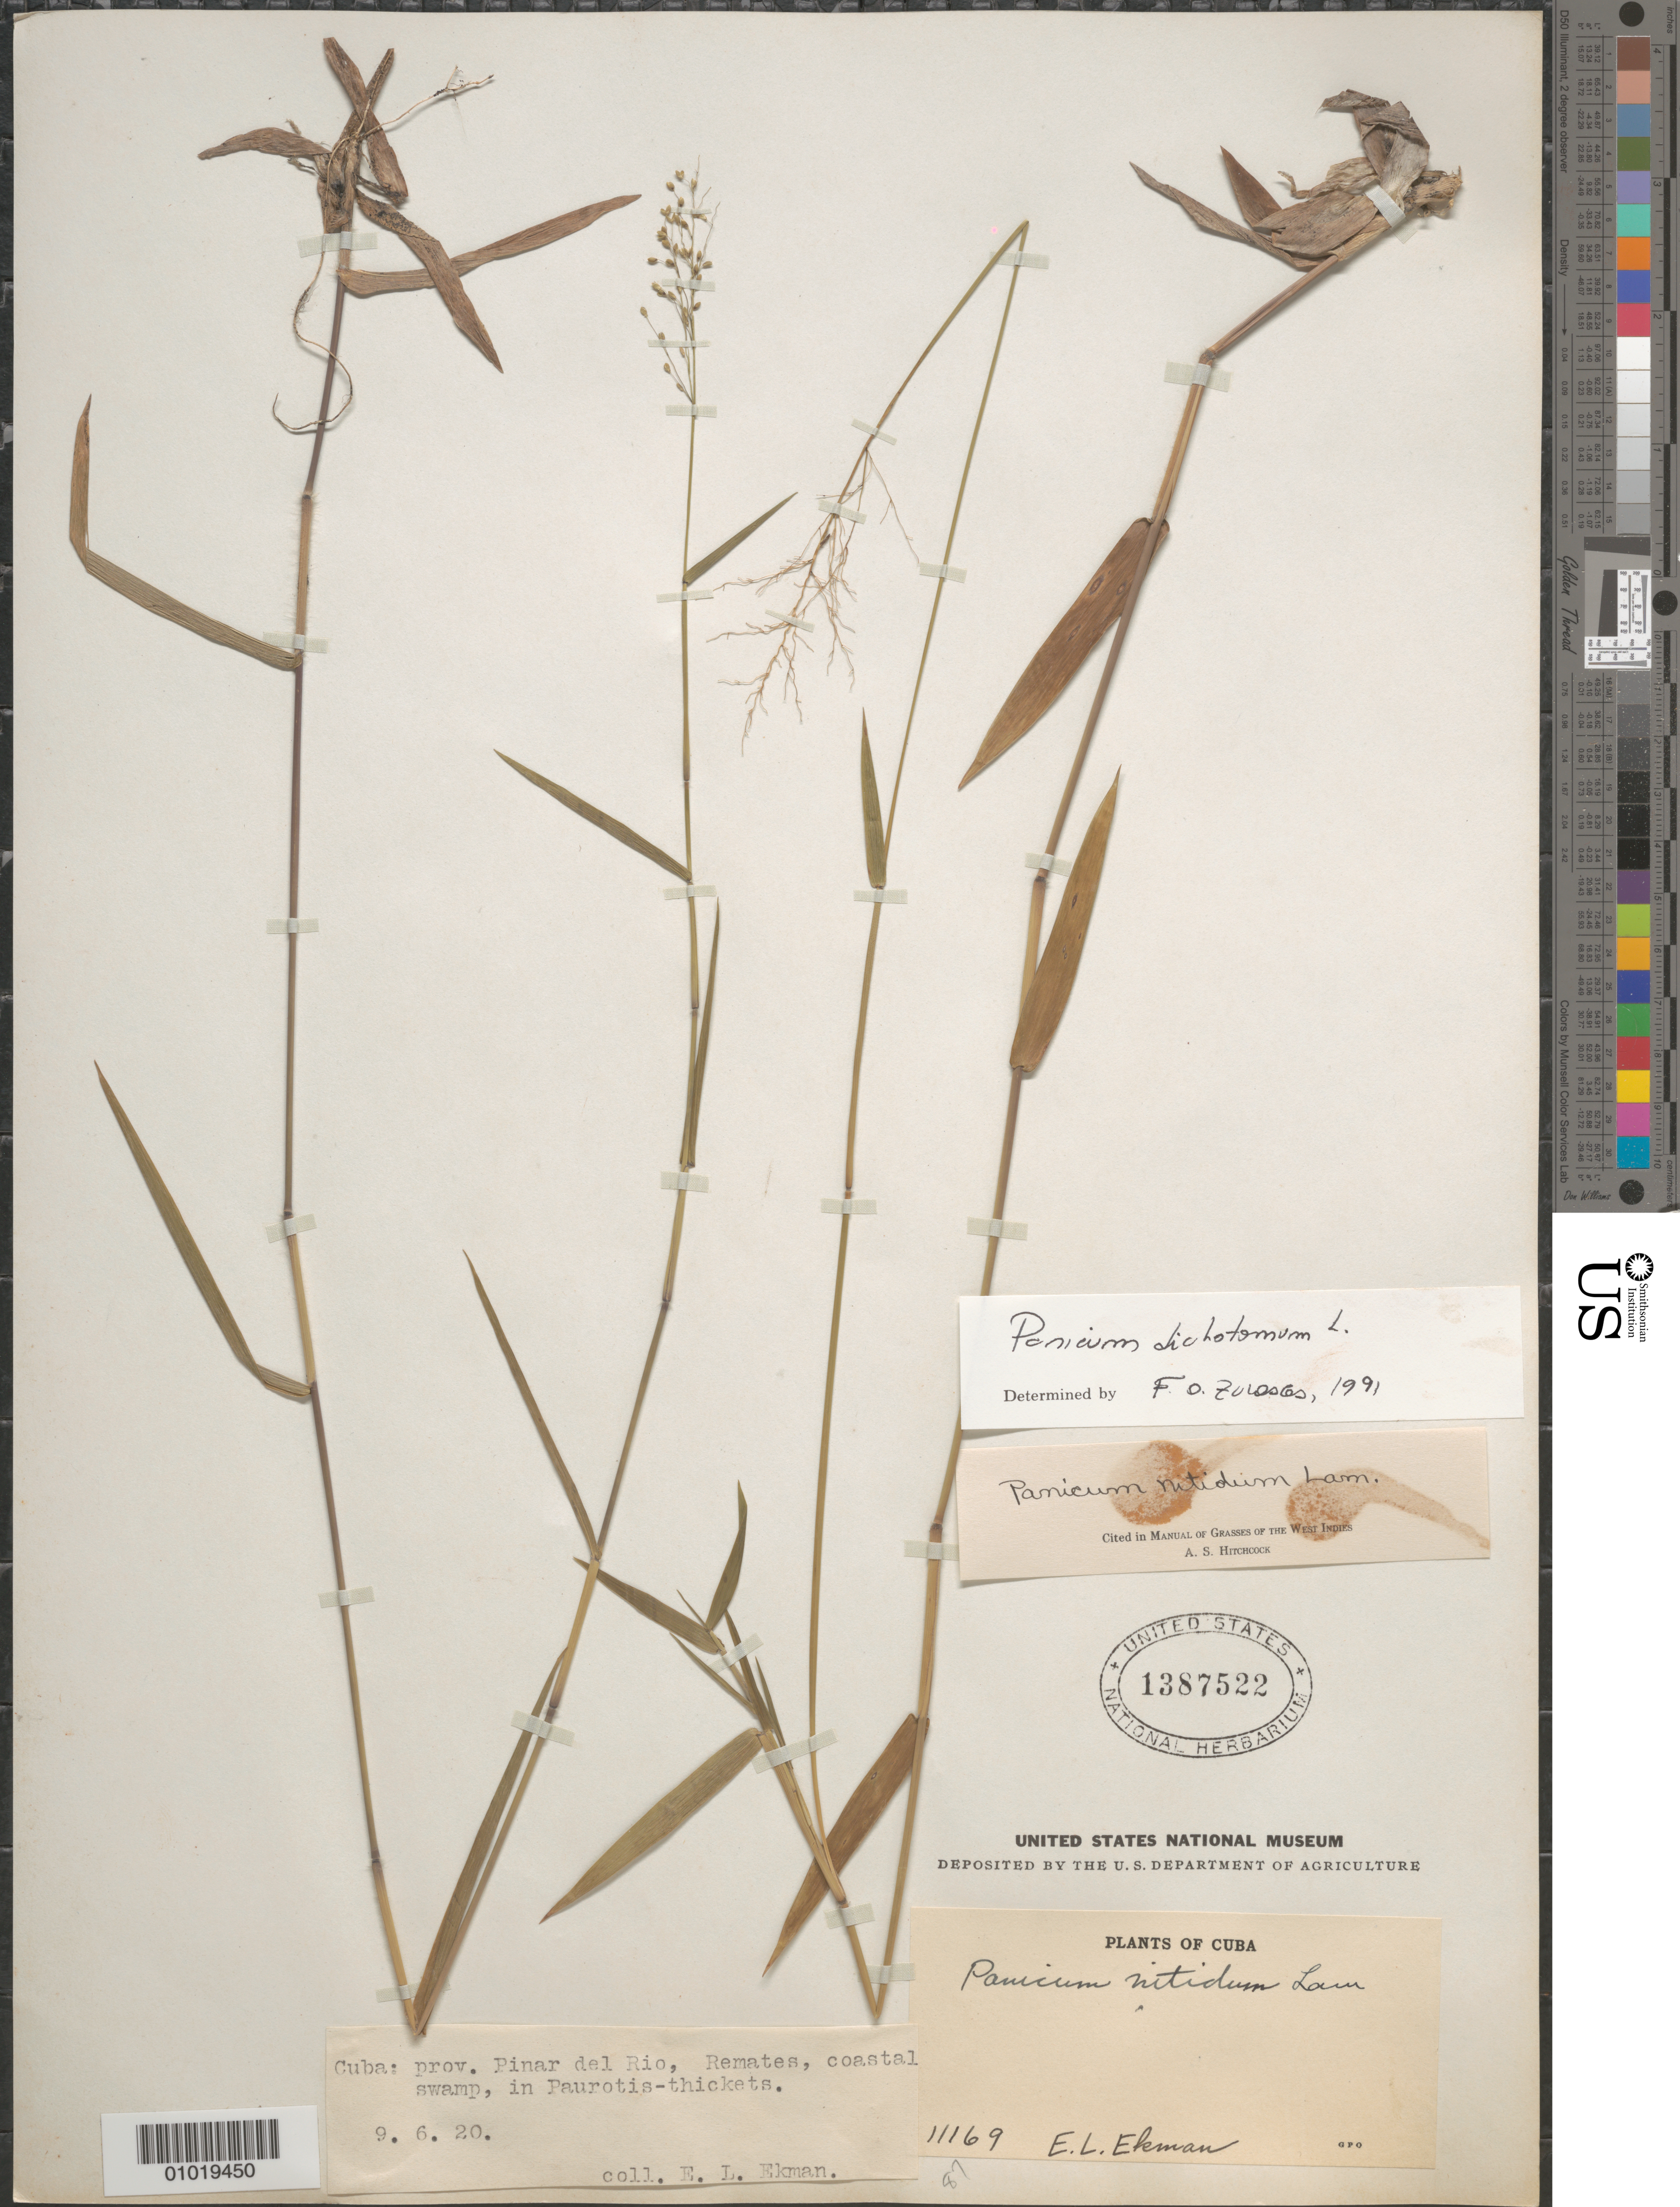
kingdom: Plantae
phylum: Tracheophyta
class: Liliopsida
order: Poales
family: Poaceae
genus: Panicum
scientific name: Panicum dichotomum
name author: L.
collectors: E. L. Ekman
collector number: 11169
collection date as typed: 09 Jun 1920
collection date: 1920-06-09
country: Cuba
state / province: Pinar del Rio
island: Cuba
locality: Remates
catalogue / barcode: US 1387522